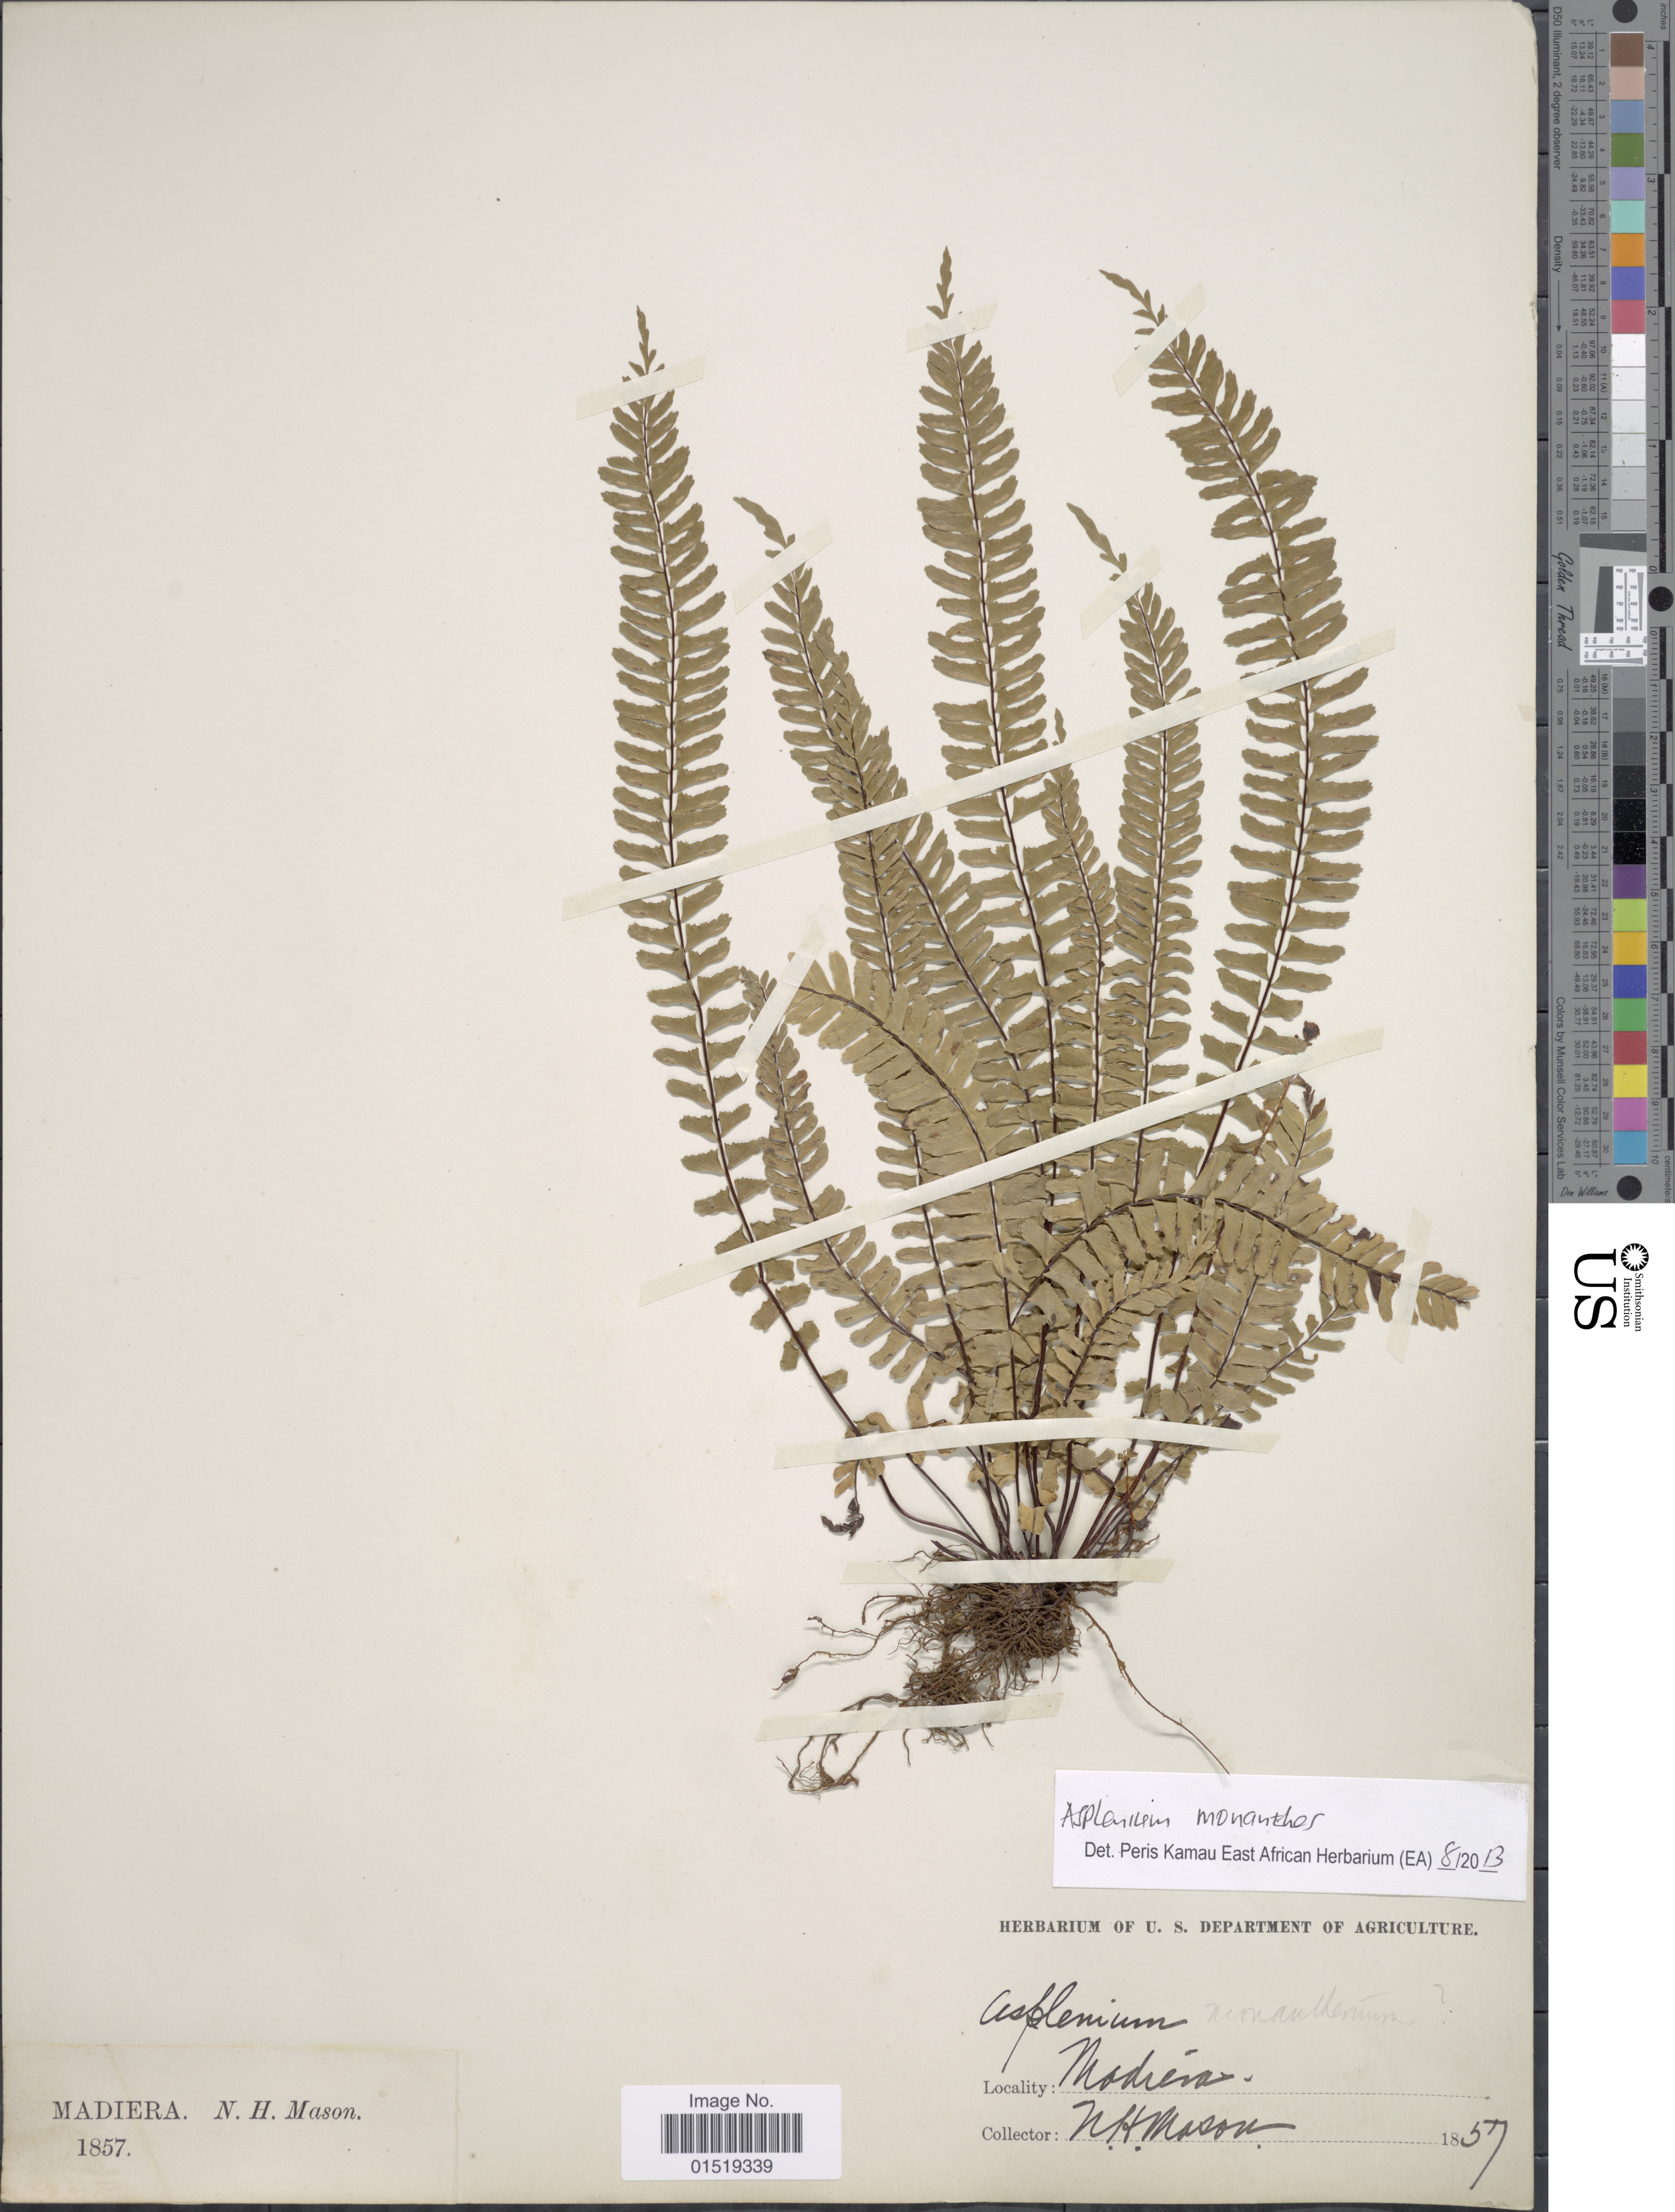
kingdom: Plantae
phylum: Tracheophyta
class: Polypodiopsida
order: Polypodiales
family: Aspleniaceae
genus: Asplenium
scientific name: Asplenium monanthes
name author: L.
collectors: N. Mason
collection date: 1857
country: Portugal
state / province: Madeira (Aut. Reg.)